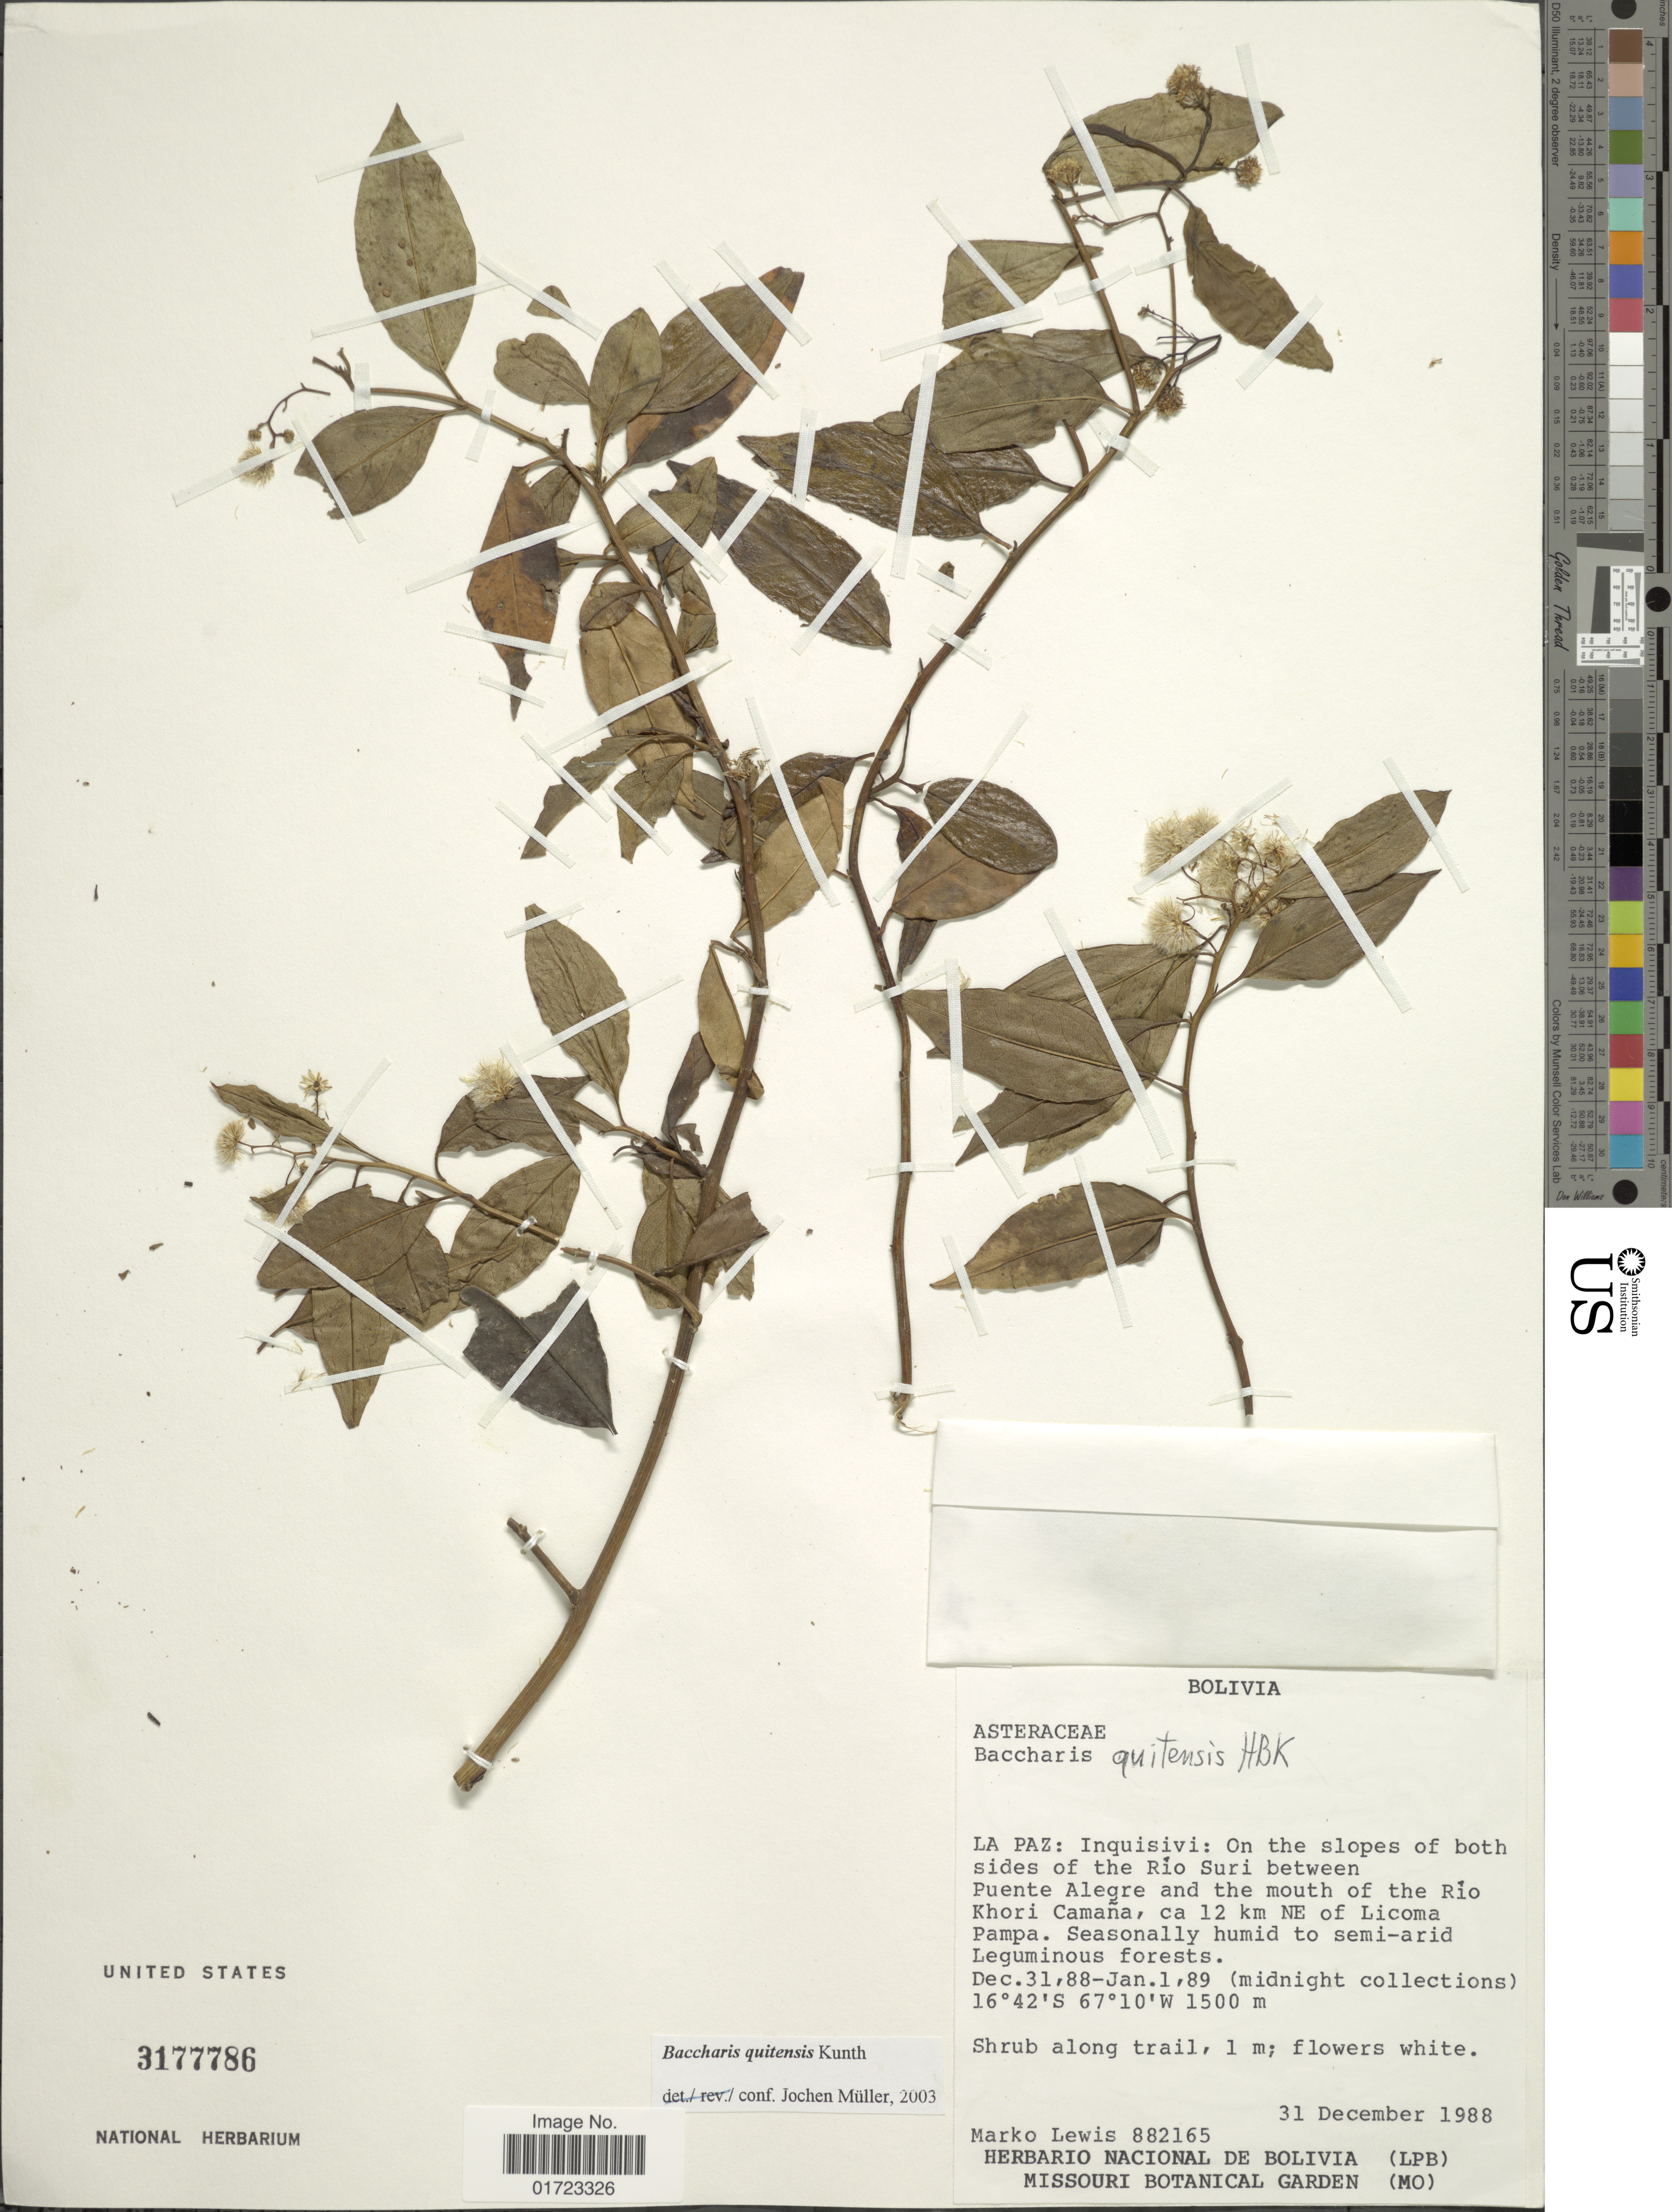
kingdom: Plantae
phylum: Tracheophyta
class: Magnoliopsida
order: Asterales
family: Asteraceae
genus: Baccharis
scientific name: Baccharis quitensis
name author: Kunth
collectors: M. A. Lewis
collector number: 882165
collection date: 1988-12-31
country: Bolivia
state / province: La Paz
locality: Bolivia. La Paz: Inquisivi: On the slopes of both sides of the Rio Suri between Puente Alegre and the mouth of the Rio Khori Camana, ca. 12 km NE of Licoma Pampa.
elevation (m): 1500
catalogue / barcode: US 3177786